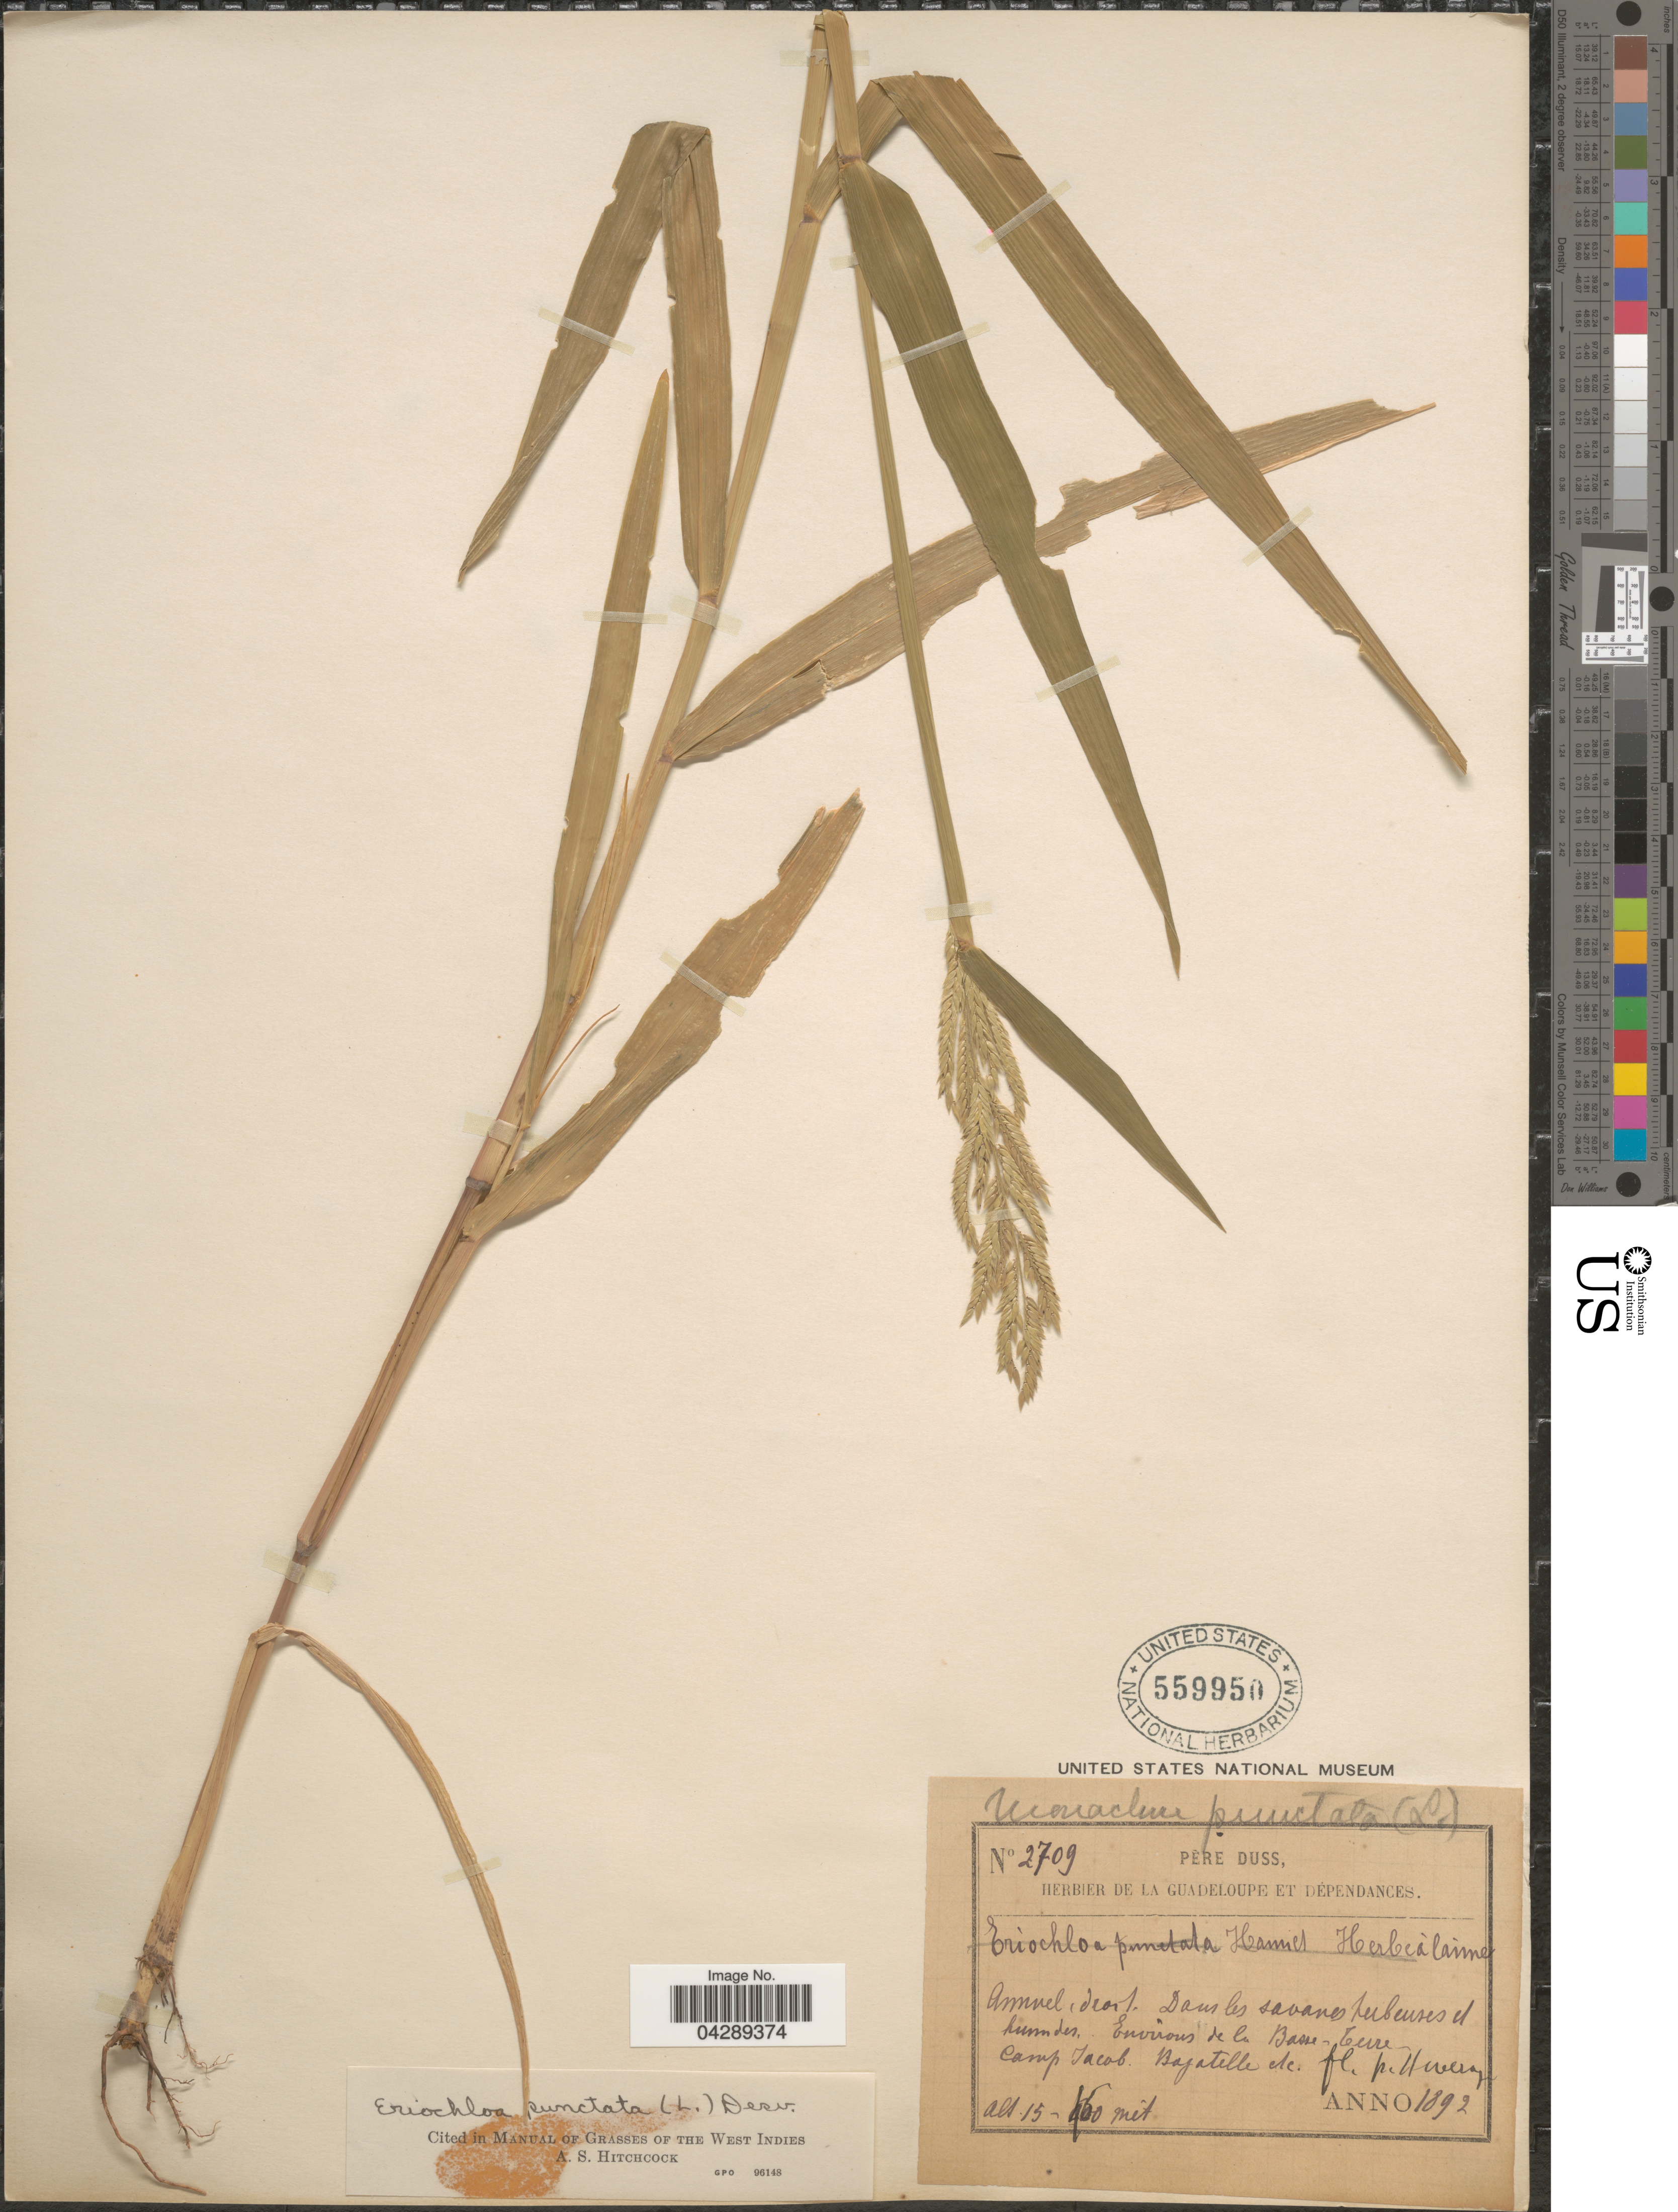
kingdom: Plantae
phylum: Tracheophyta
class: Liliopsida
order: Poales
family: Poaceae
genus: Eriochloa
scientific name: Eriochloa punctata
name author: (L.) Desv. ex Ham.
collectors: Père Duss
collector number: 2709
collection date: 1892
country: Guadeloupe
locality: Dans les savanes herbeuses et humides. Environs de la Basse-Terre Camp Jacob. Bagatelle de fl. pittwerg [interpreted].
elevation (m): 15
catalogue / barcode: US 559950